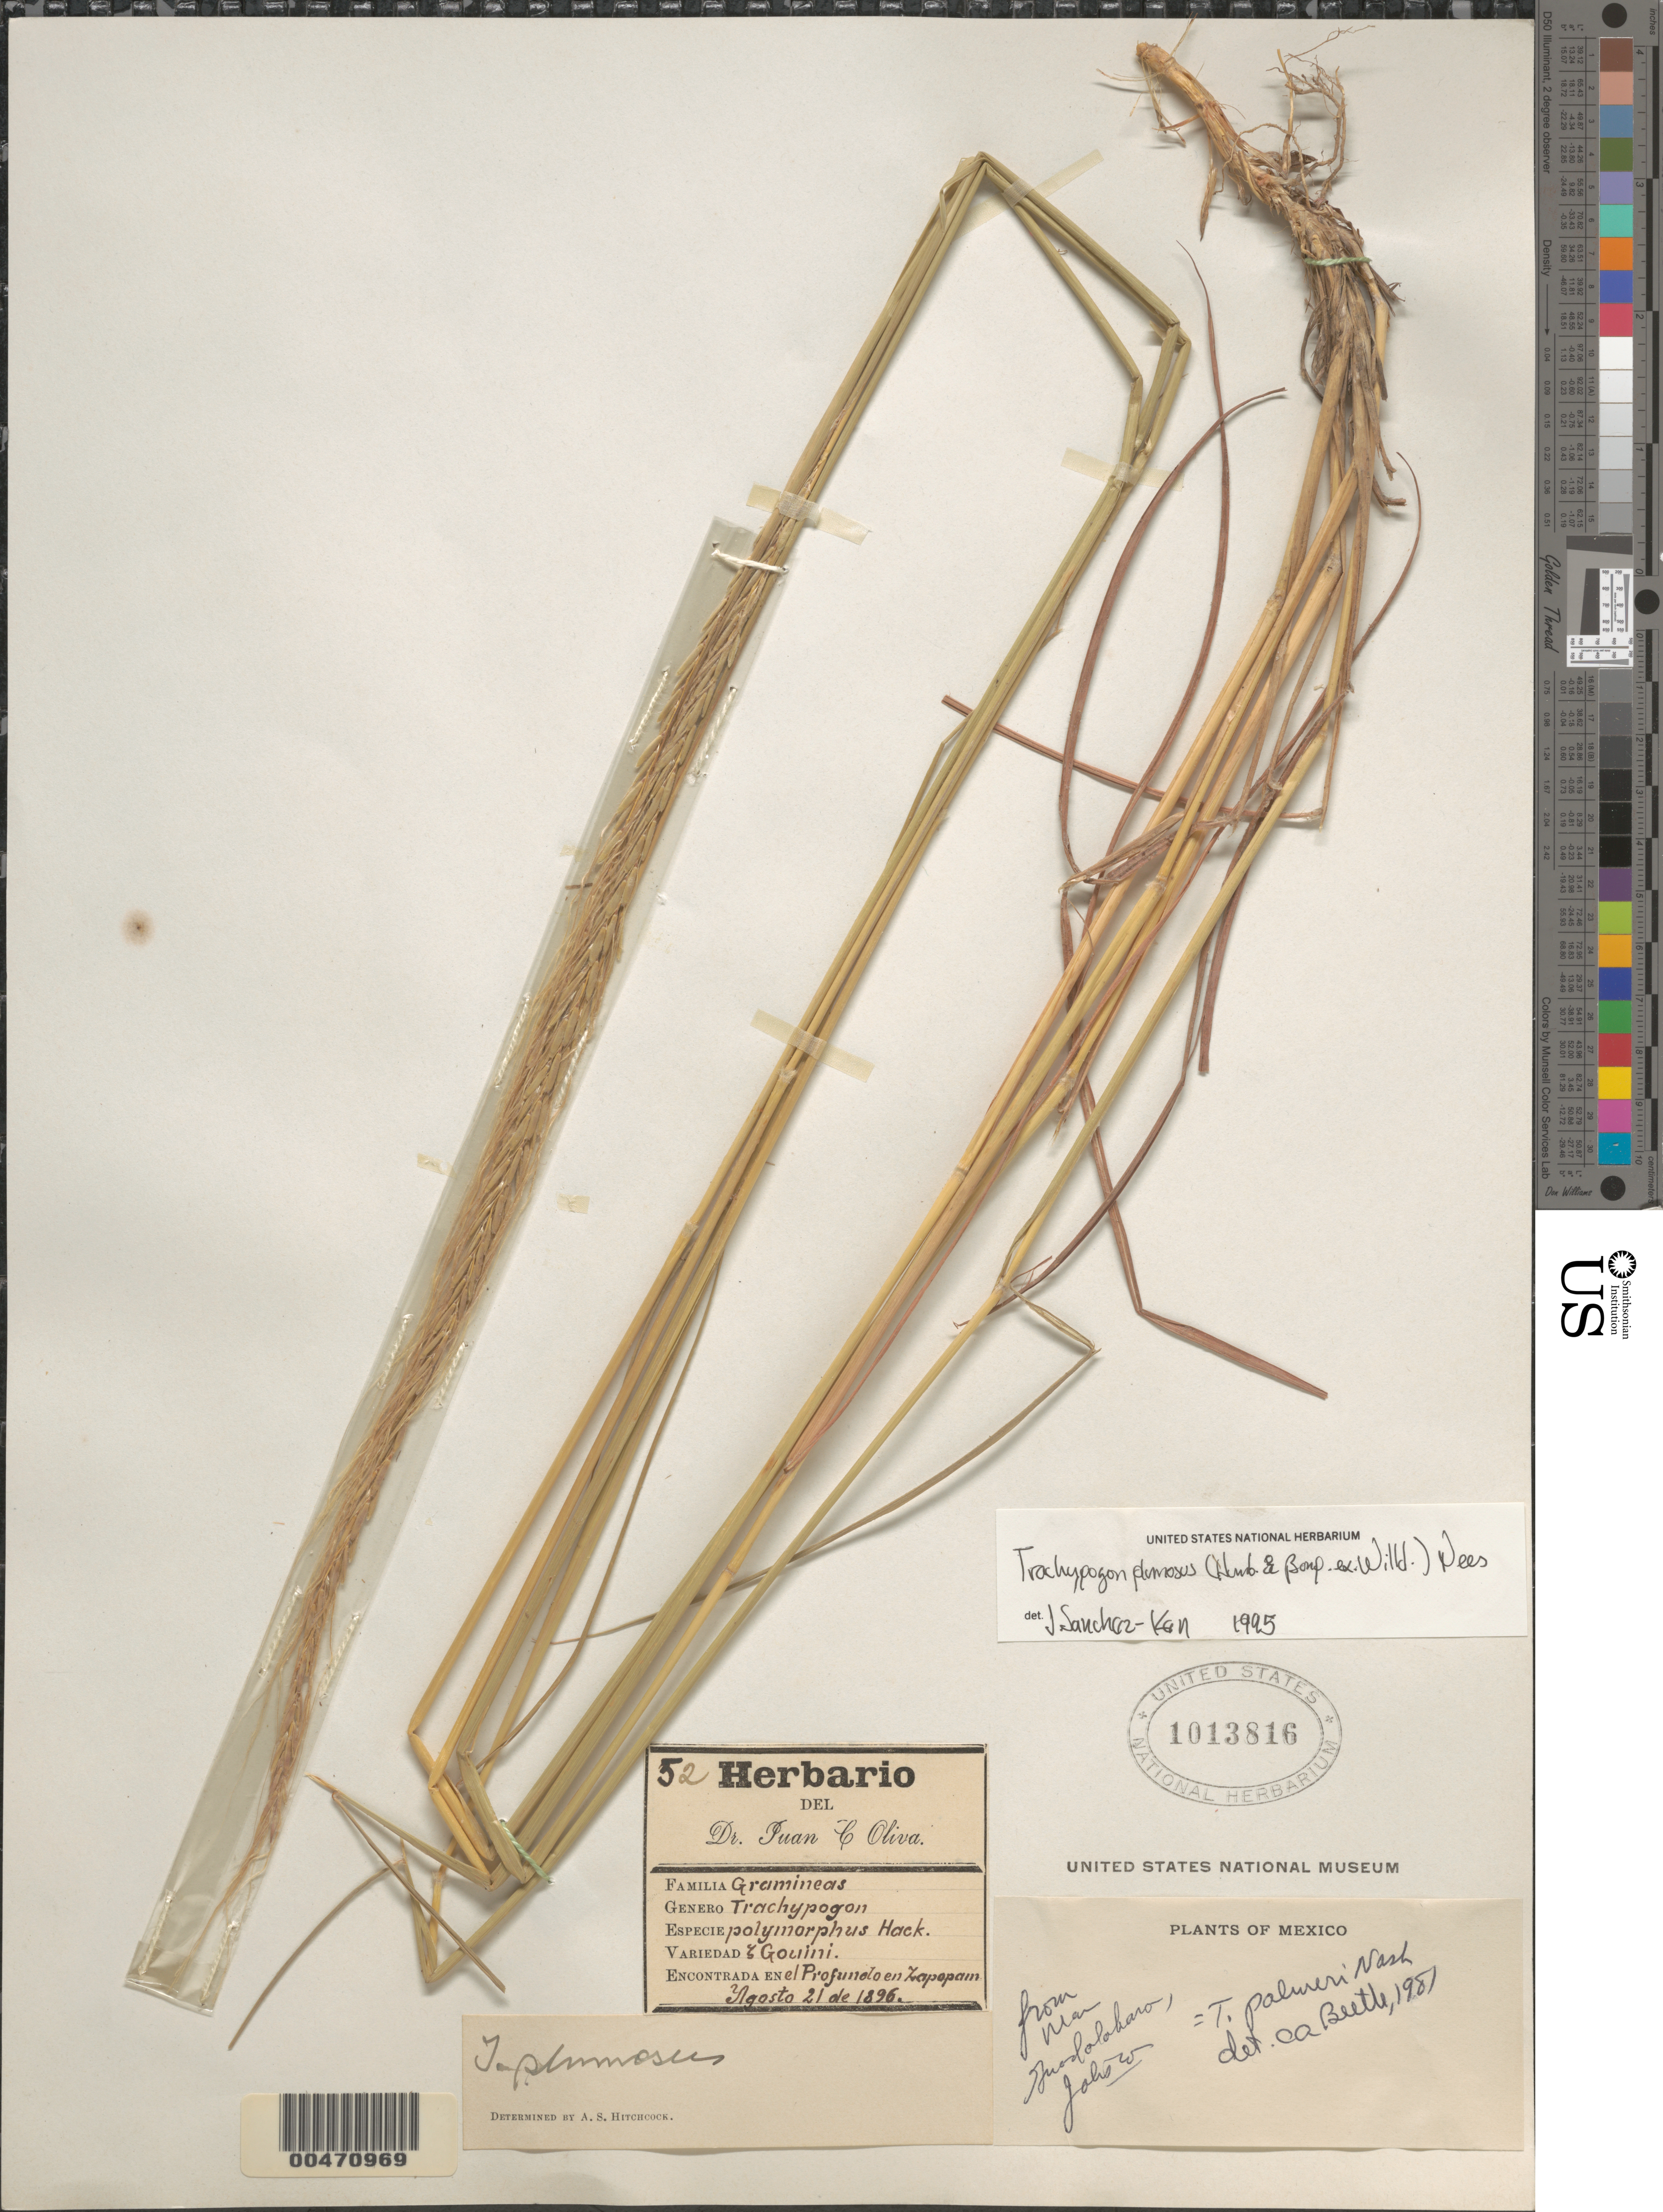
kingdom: Plantae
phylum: Tracheophyta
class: Liliopsida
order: Poales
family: Poaceae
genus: Trachypogon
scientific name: Trachypogon plumosus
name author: (Humb. & Bonpl.) Nees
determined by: Sánchez-Ken, J. G.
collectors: J. C. Oliva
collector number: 52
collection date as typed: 21 Aug 1896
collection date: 1896-08-21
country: Mexico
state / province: Jalisco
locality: Near Guadalajara, El Profundo en Zapopam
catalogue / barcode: US 1013816